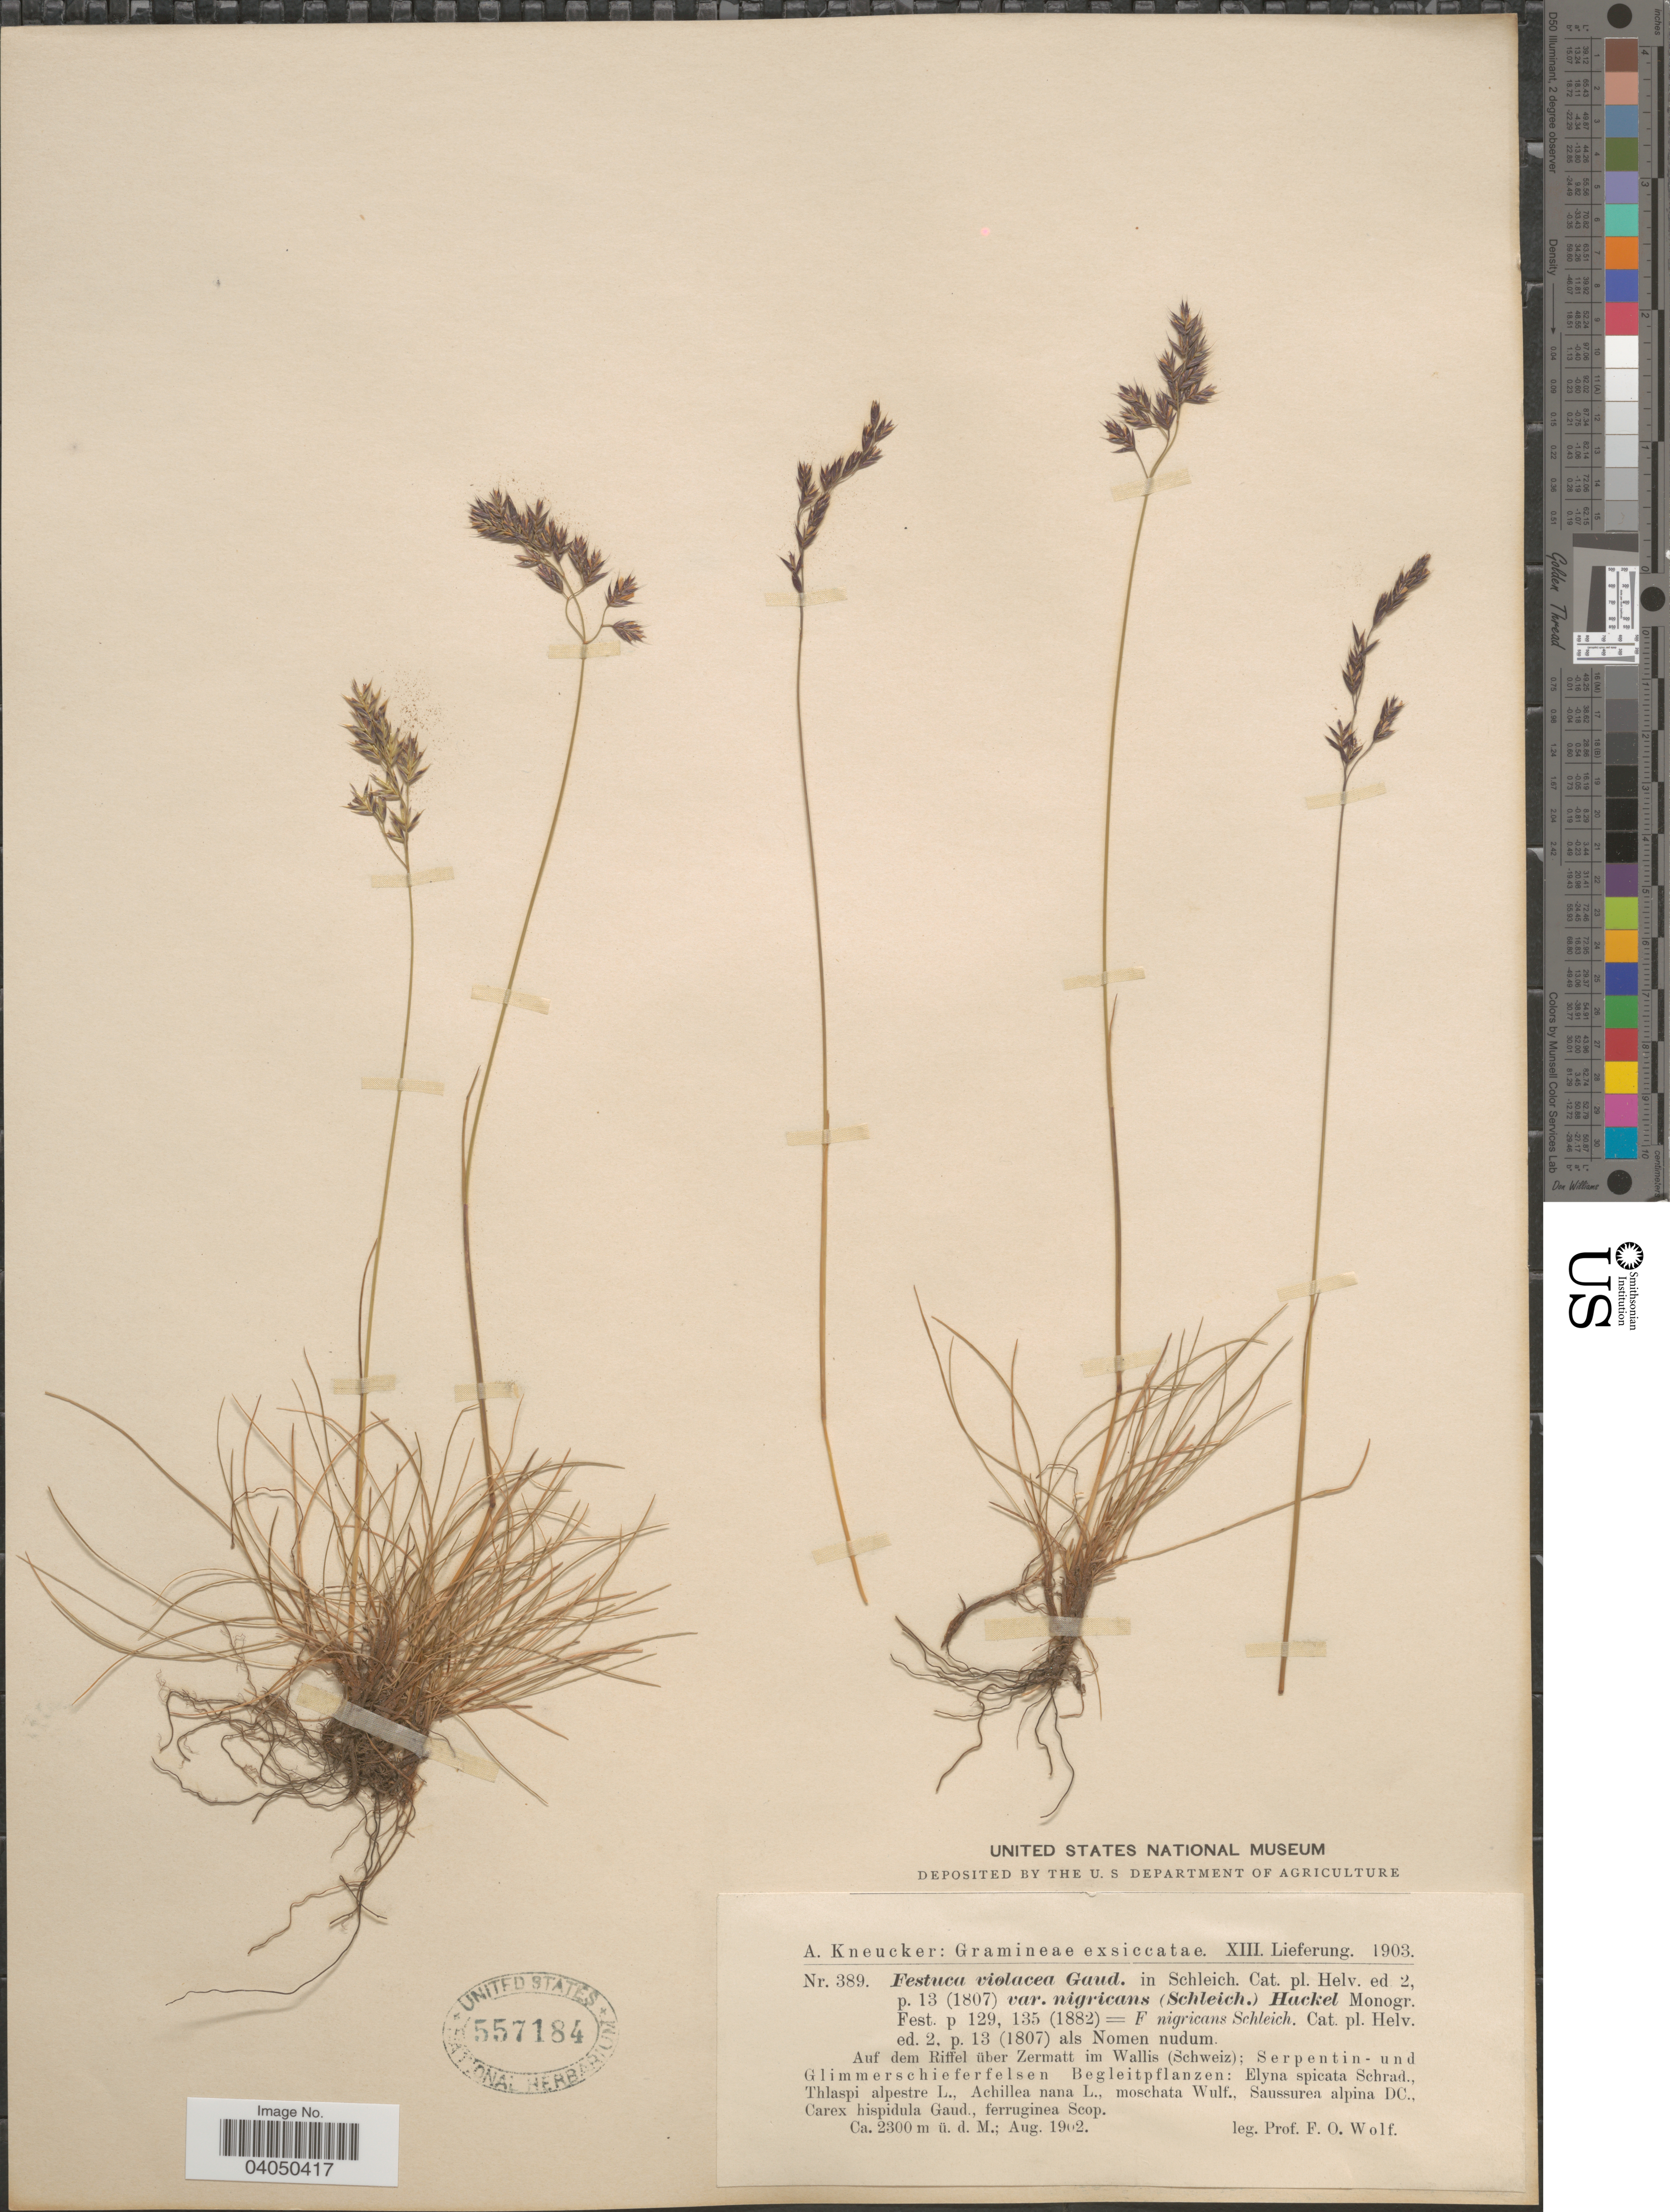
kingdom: Plantae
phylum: Tracheophyta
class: Liliopsida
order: Poales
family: Poaceae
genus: Festuca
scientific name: Festuca violacea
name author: Gaudin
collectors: F. Wolf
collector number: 389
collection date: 1902-08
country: Switzerland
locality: Auf dem Riffel über Zermatt im Wallis (Schweiz); Serpentin - und Glimmerschieferfelsen.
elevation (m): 2300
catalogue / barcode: US 557184